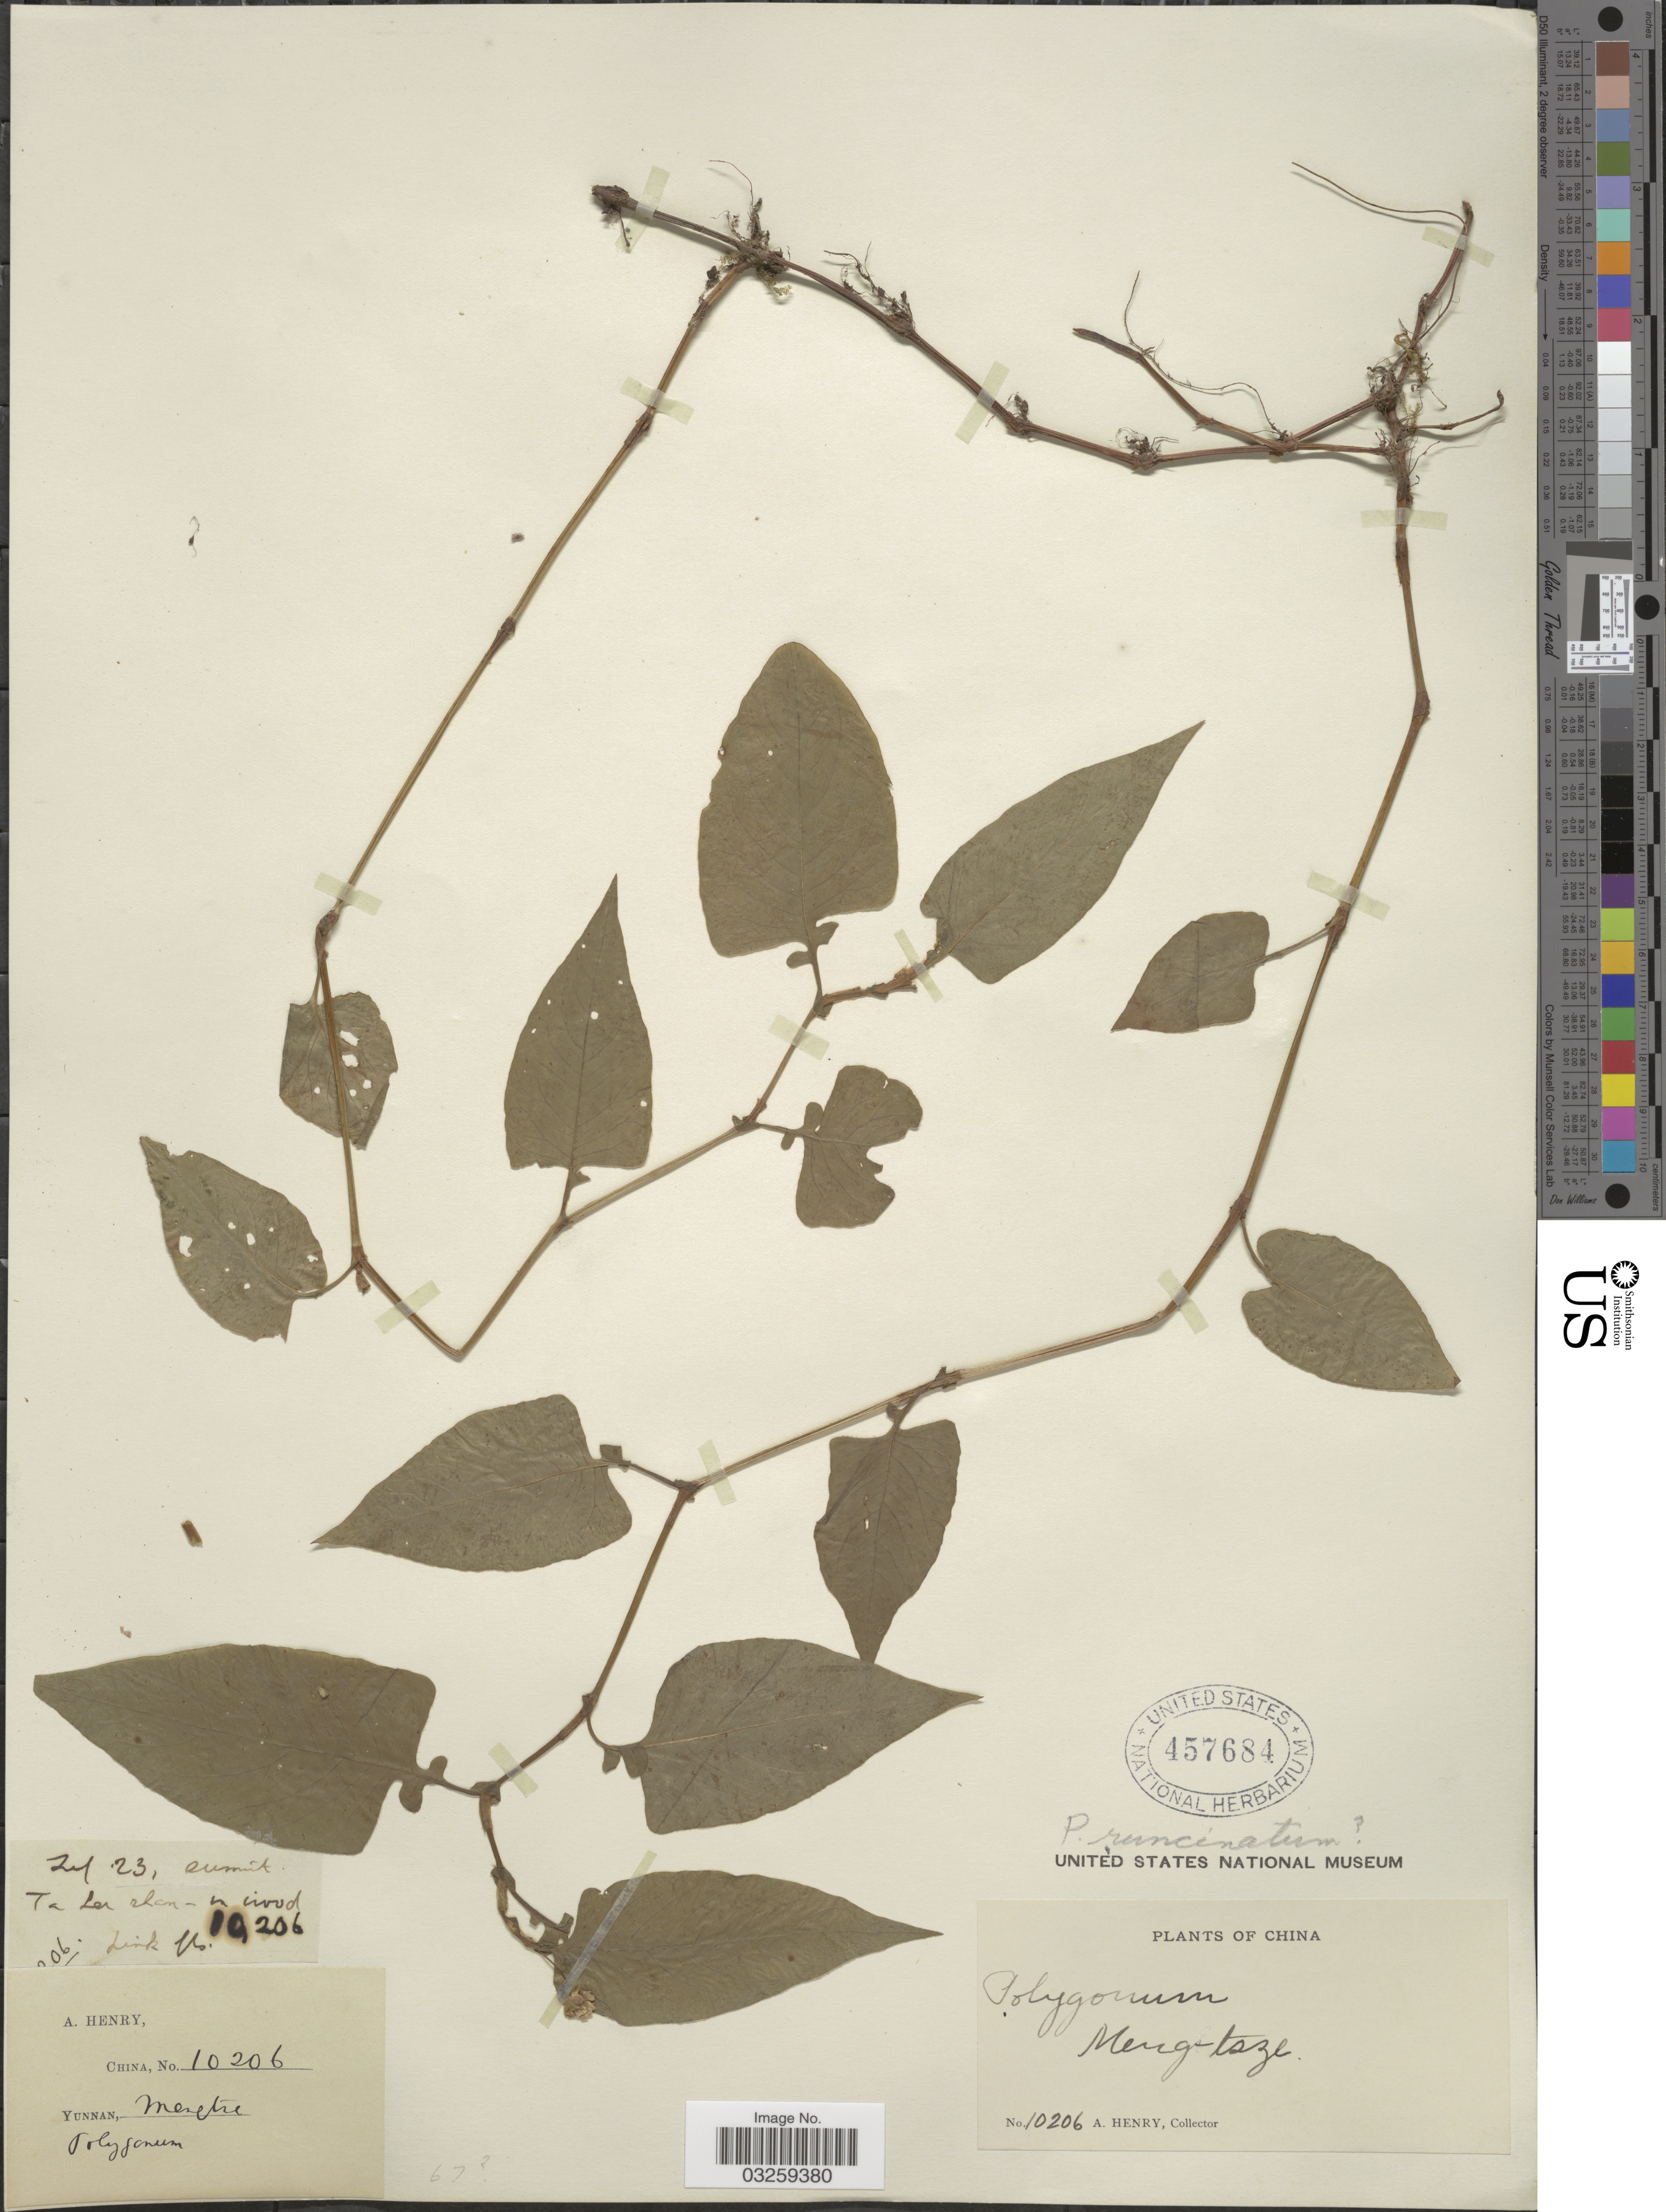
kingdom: Plantae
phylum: Tracheophyta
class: Magnoliopsida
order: Caryophyllales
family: Polygonaceae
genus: Polygonum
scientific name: Polygonum runcinatum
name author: Buch.-Ham. ex D. Don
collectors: A. Henry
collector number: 10206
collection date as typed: Transcribed d/m/y: /2/23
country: China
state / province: Yunnan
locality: Meng-tsze.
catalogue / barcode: US 457684